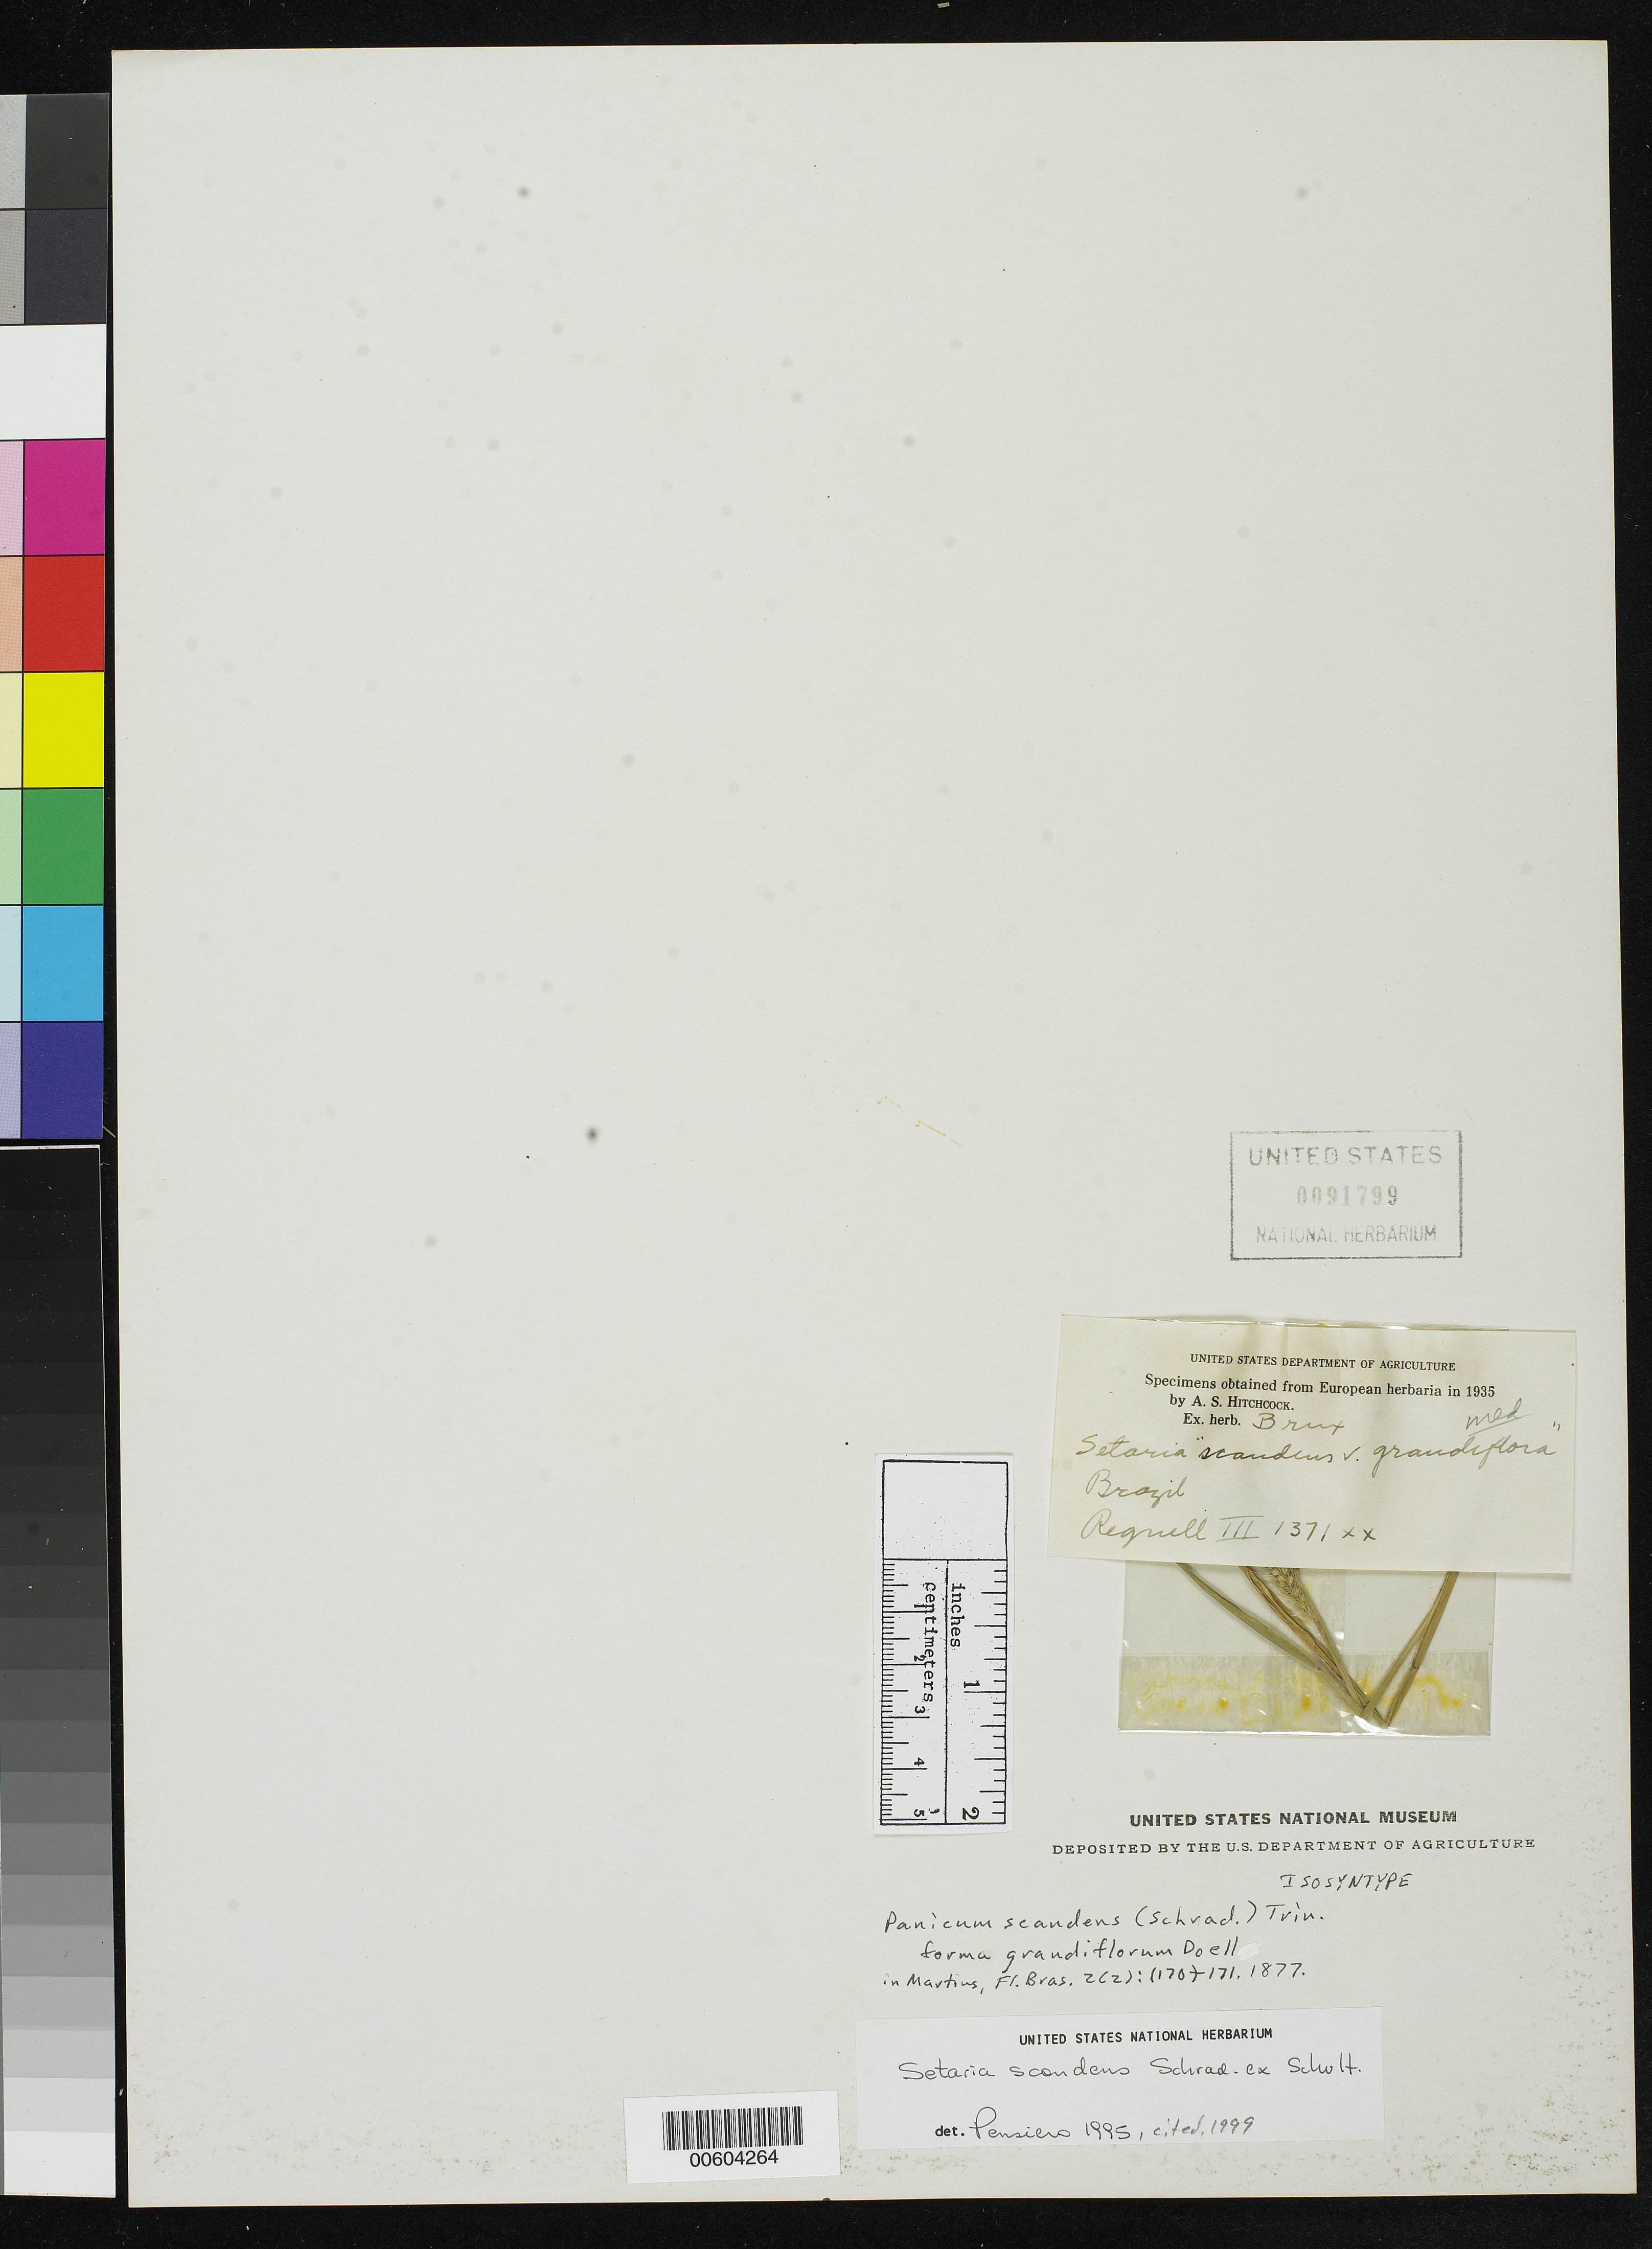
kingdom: Plantae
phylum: Tracheophyta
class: Liliopsida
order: Poales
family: Poaceae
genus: Panicum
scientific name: Panicum scandens f. grandiflorum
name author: Döll in Mart.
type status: Isosyntype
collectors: A. F. Regnell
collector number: III 1371 xx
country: Brazil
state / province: Minas Gerais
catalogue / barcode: US 91799